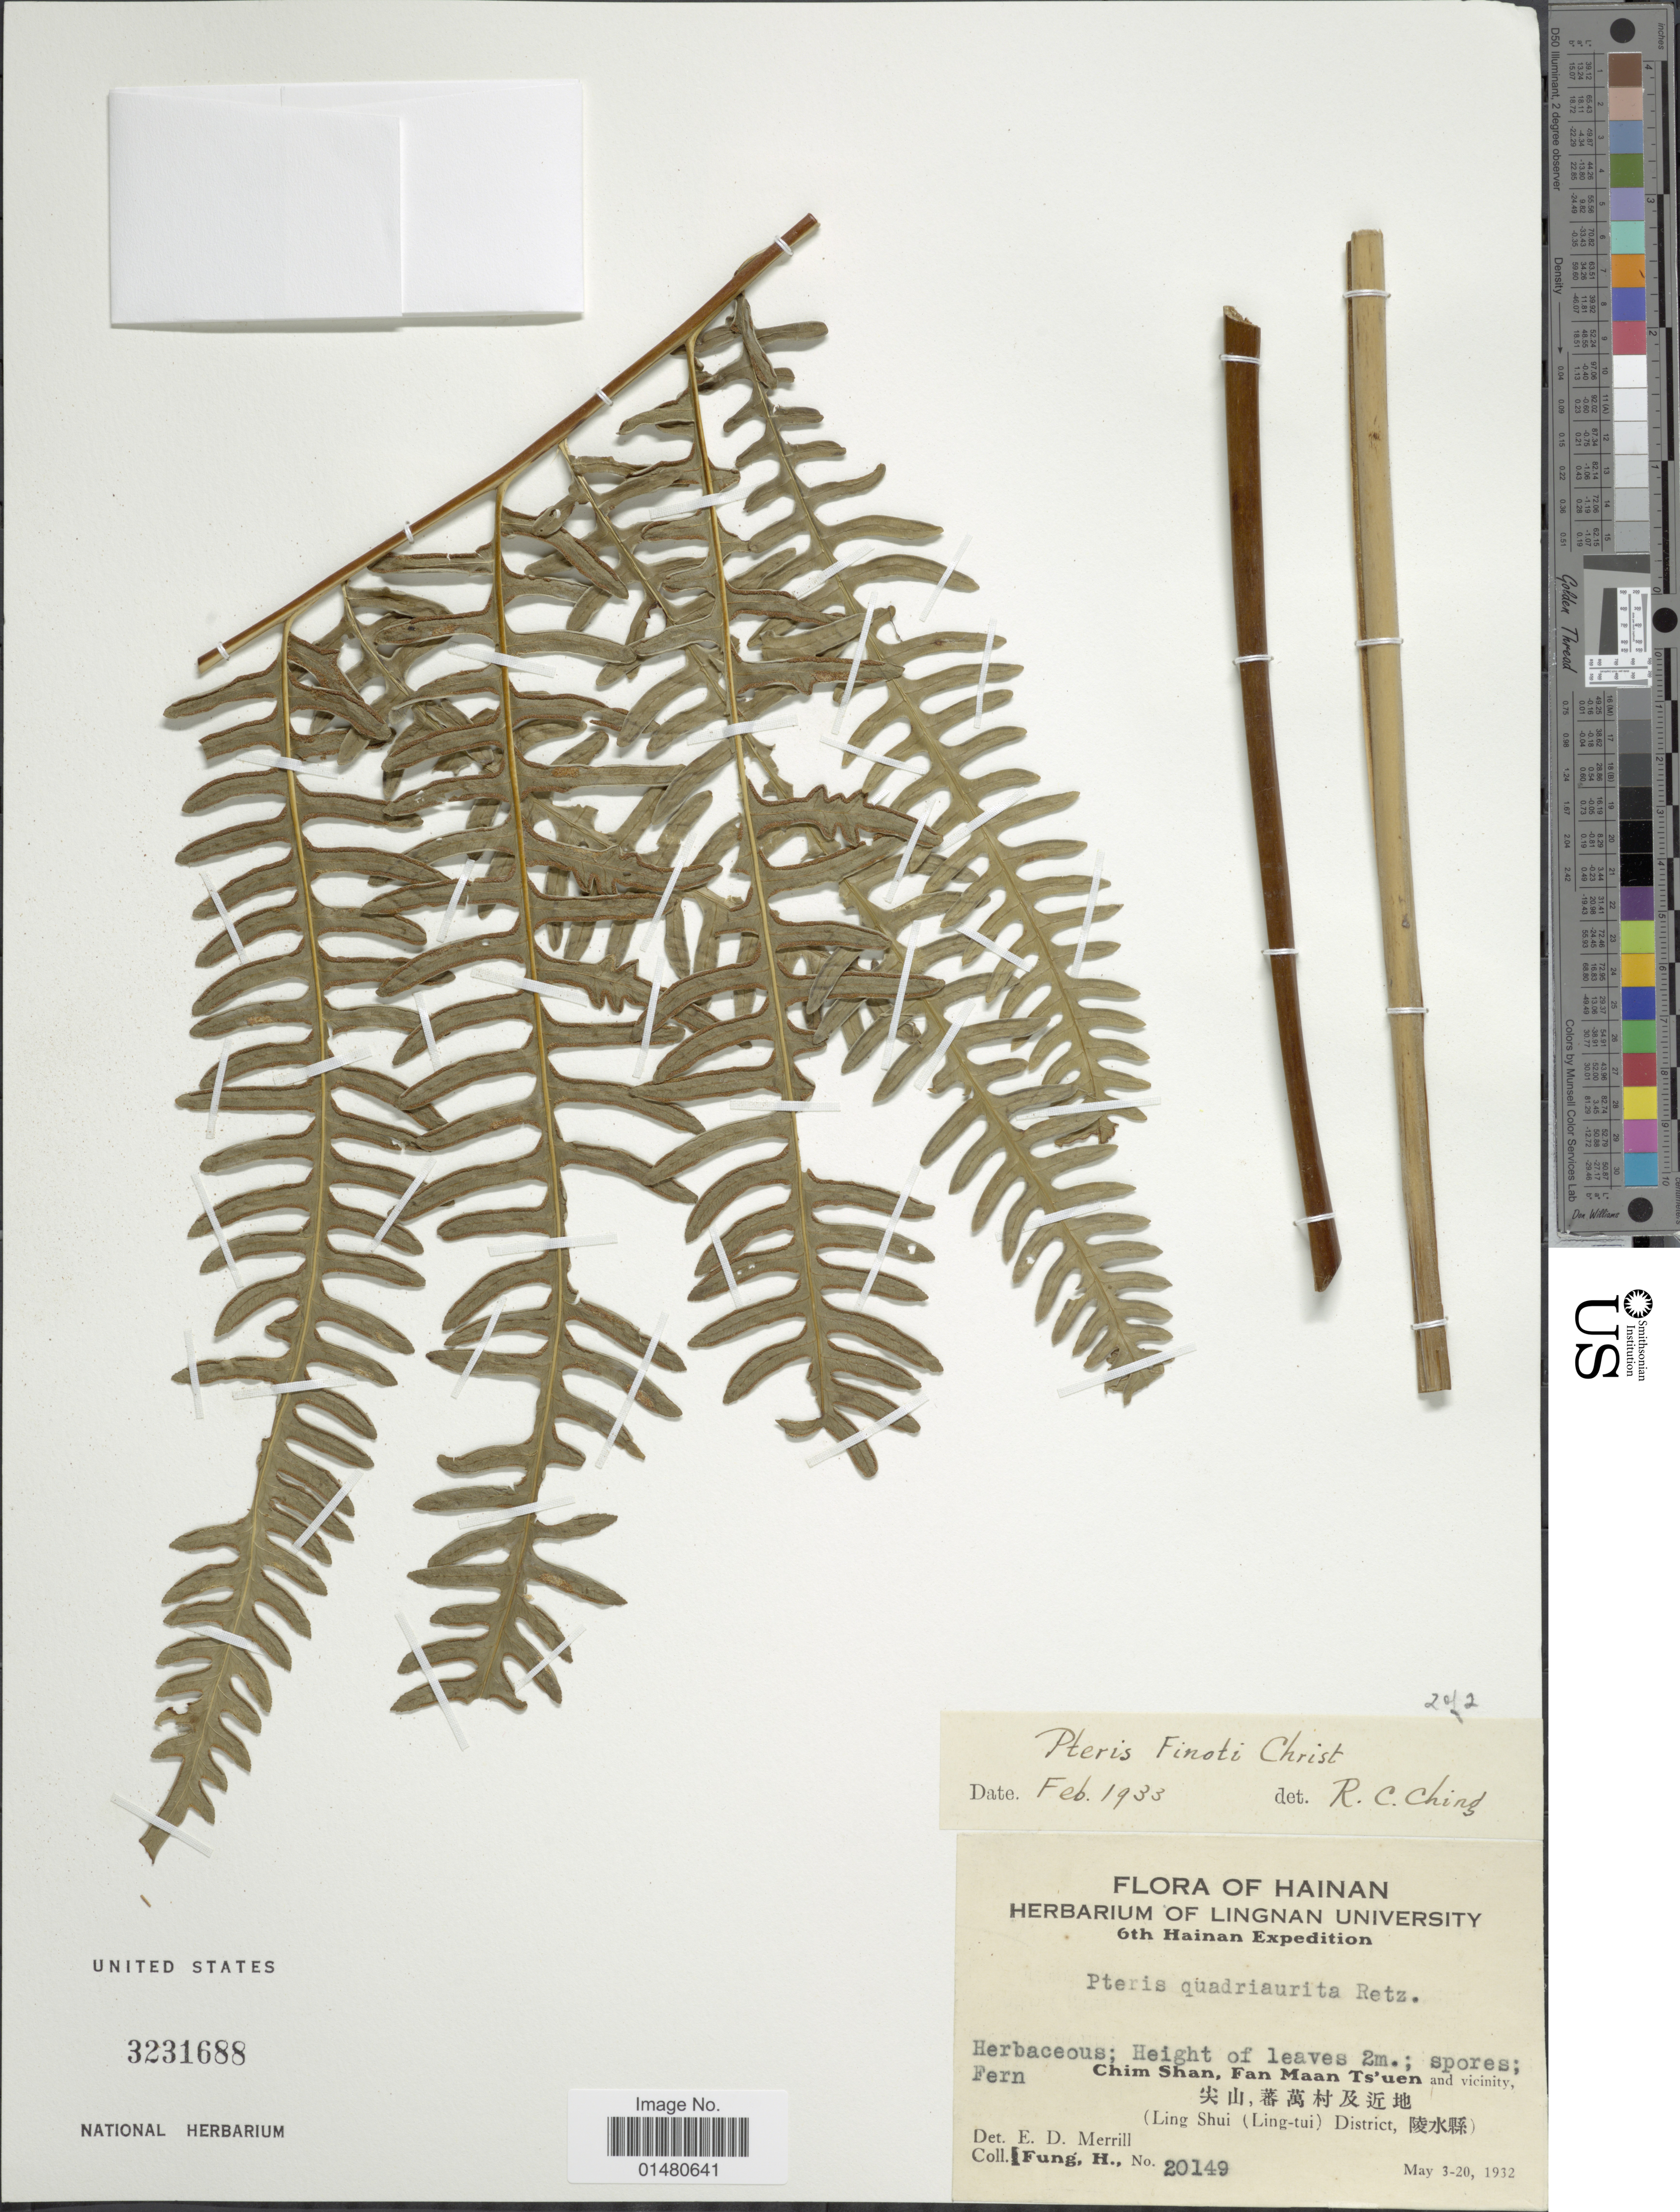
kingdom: Plantae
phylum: Tracheophyta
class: Polypodiopsida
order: Polypodiales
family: Pteridaceae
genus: Pteris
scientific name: Pteris finotii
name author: Christ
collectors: H. Fung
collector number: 20149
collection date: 1932-05-03/1932-05-20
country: China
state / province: Hainan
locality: Chim Shan, Fan Maan Ts'uen and vicinity X, (Ling Shui (Ling-tui) District, X)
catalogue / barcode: US 3231688